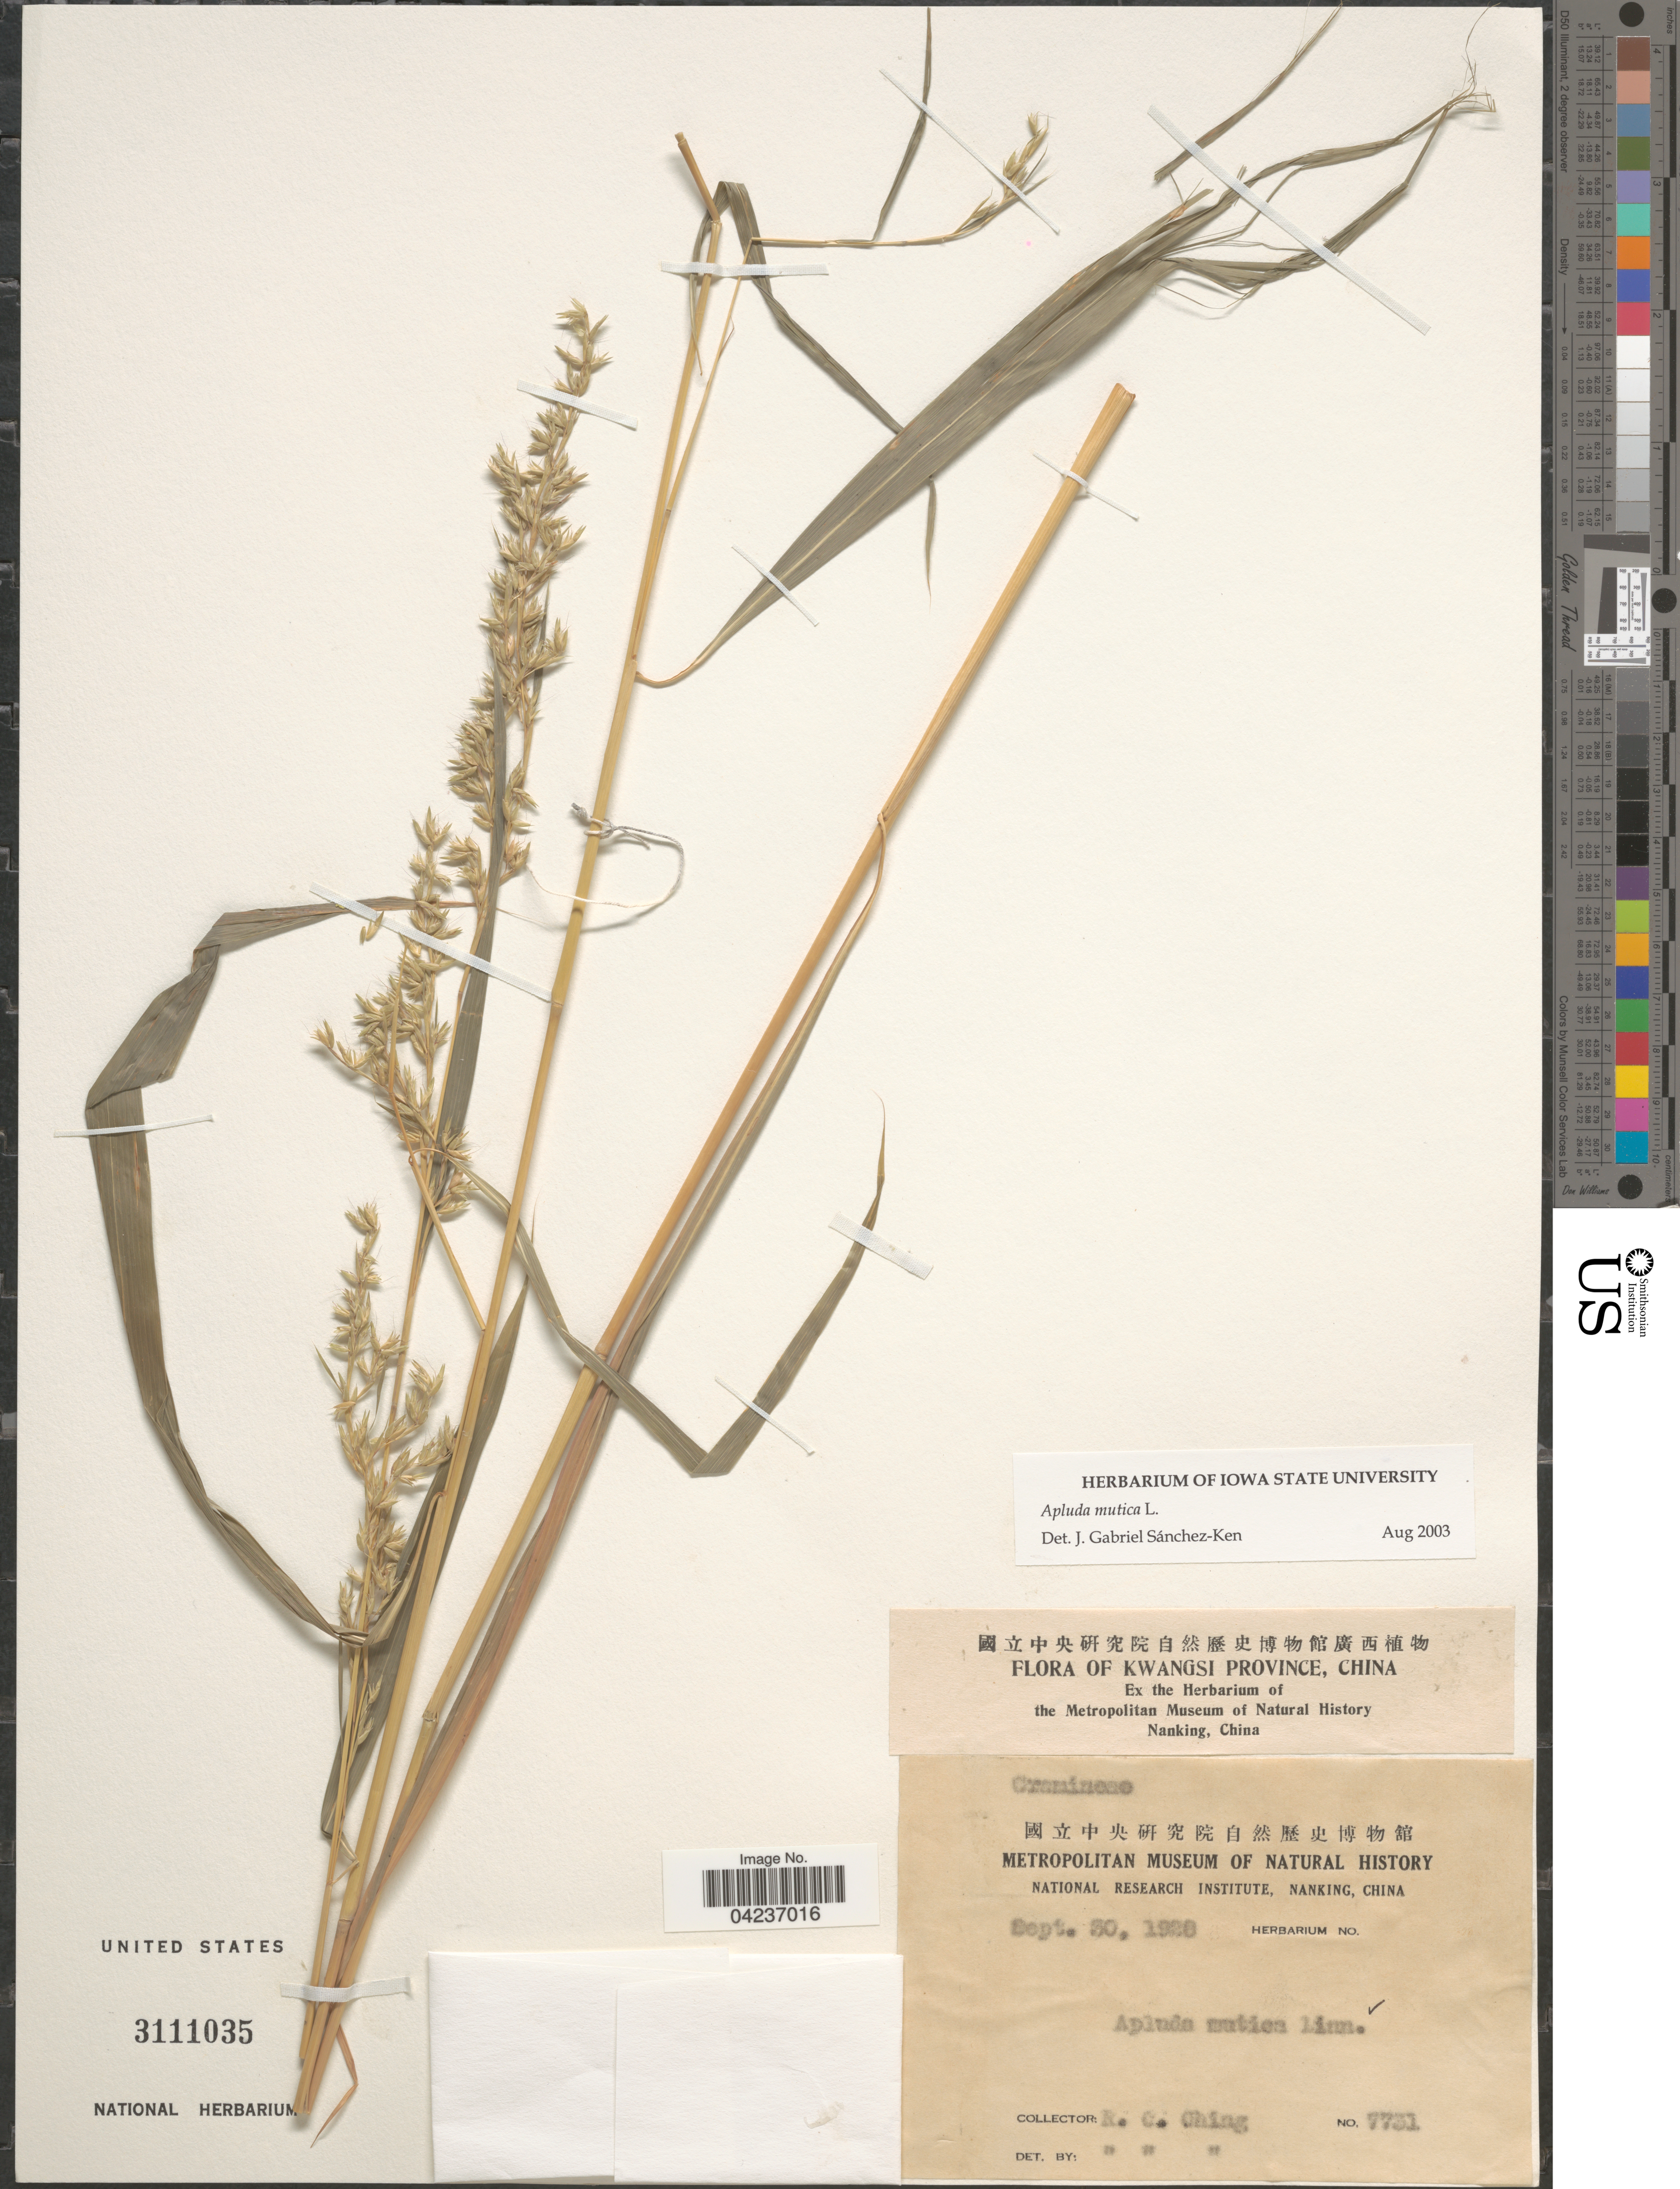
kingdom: Plantae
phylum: Tracheophyta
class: Liliopsida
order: Poales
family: Poaceae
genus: Apluda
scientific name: Apluda mutica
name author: L.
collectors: R. C. Ching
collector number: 7731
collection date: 1928-09-30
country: China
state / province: Guangxi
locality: Kwangsi Province.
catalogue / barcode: US 3111035